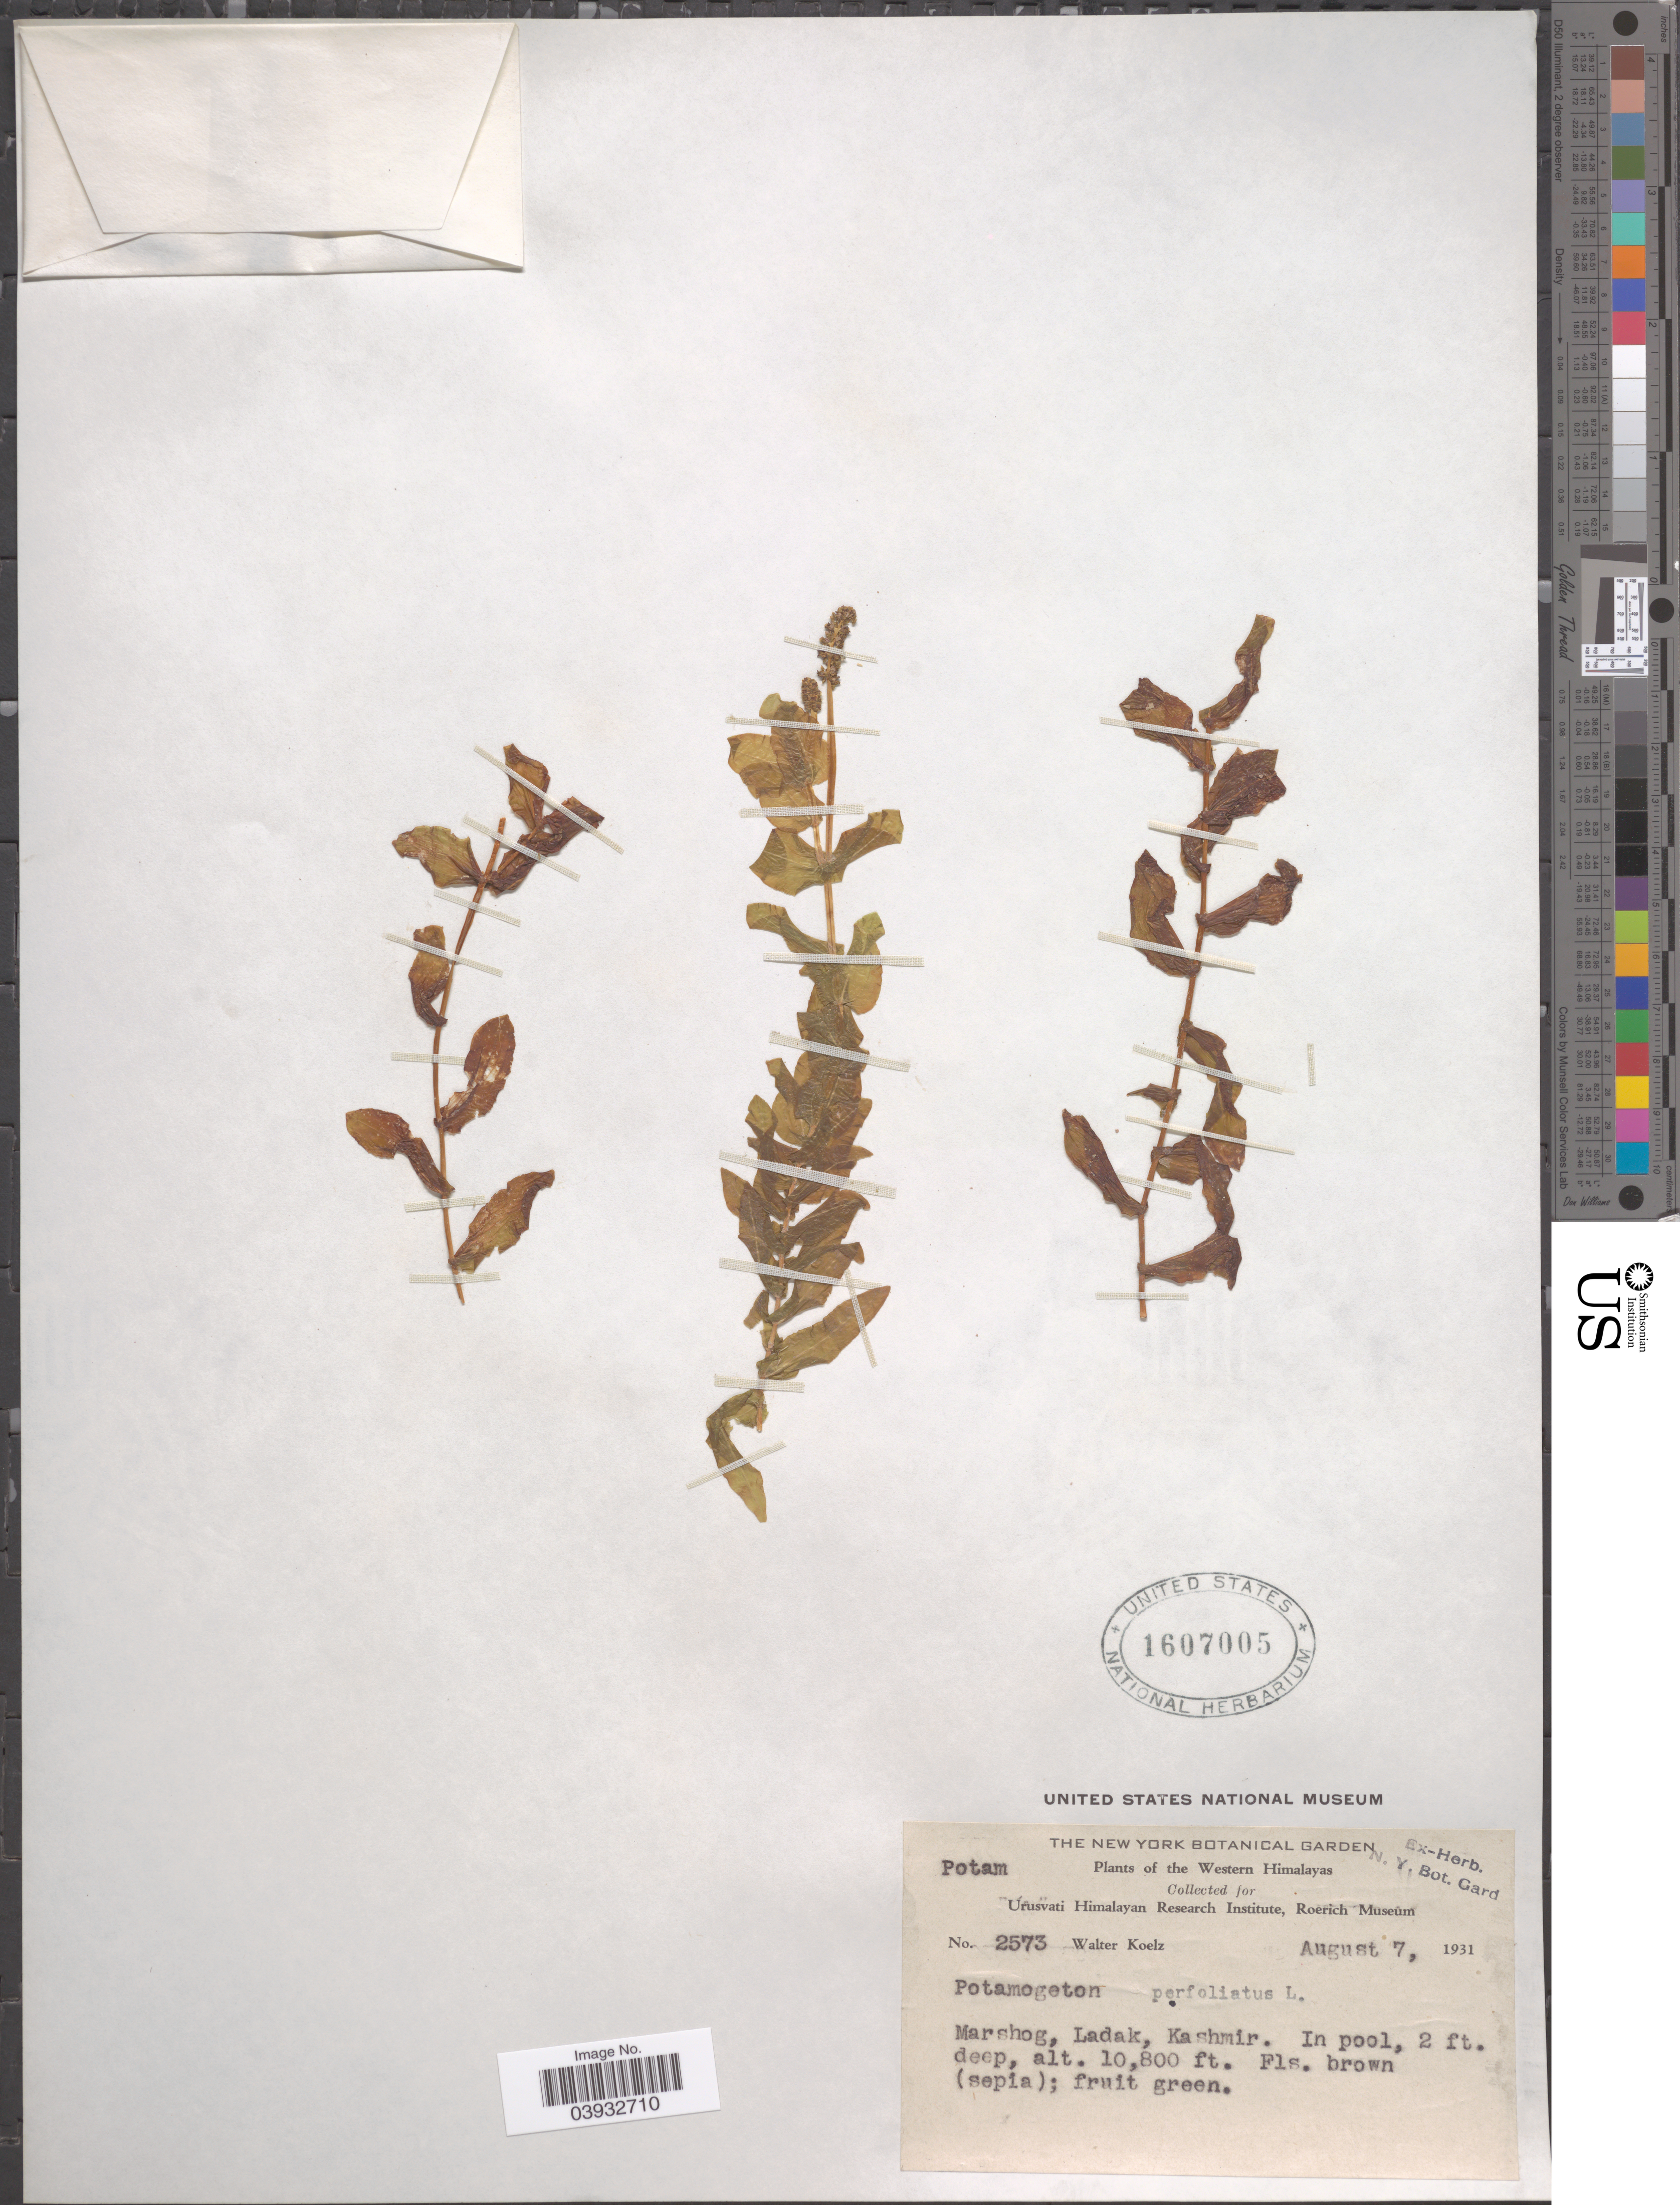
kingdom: Plantae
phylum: Tracheophyta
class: Liliopsida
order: Alismatales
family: Potamogetonaceae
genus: Potamogeton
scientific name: Potamogeton perfoliatus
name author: L.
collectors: W. N. Koelz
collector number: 2573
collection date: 1931-08-07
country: India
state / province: Ladakh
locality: Western Himalayas. Marshog, Ladak, Kashmir.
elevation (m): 3292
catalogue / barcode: US 1607005